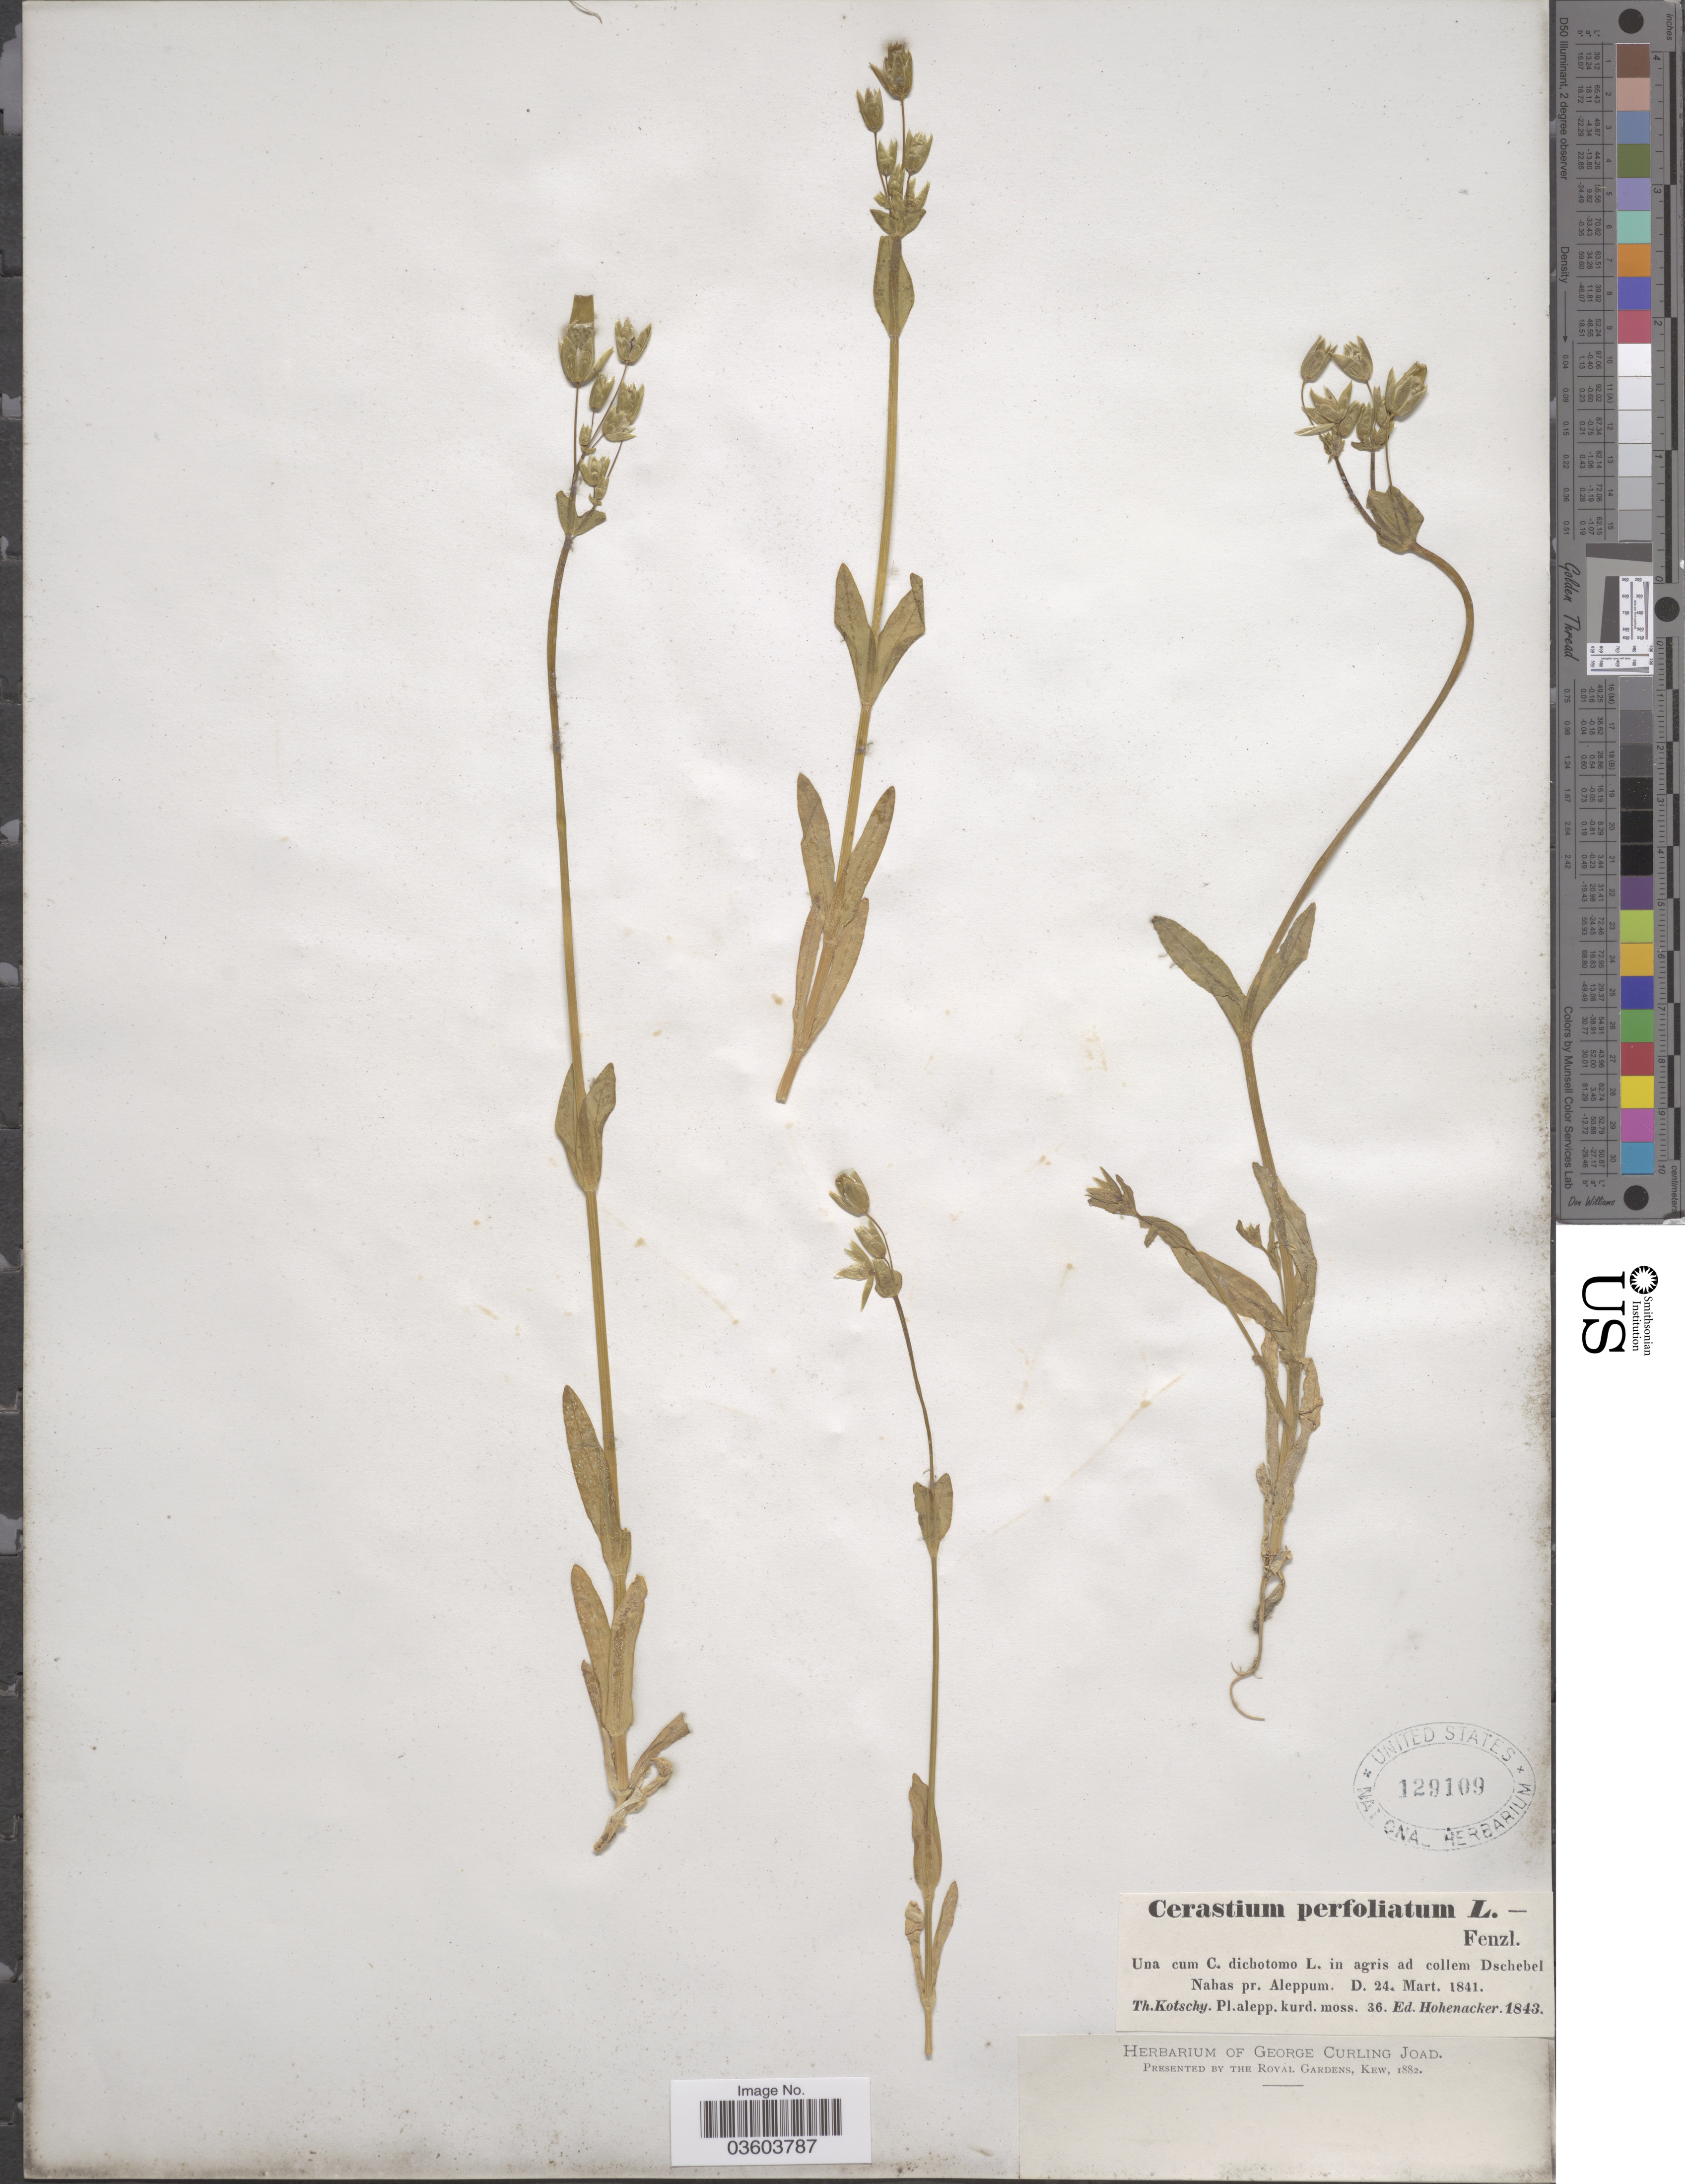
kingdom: Plantae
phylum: Tracheophyta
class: Magnoliopsida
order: Caryophyllales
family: Caryophyllaceae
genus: Cerastium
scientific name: Cerastium perfoliatum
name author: L.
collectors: K. G. Kotschy & E. Hohenacker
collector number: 36?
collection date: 1841-03-24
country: Syria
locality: In agris ad collem Dschebel Nahas pr. Aleppum.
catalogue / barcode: US 129109